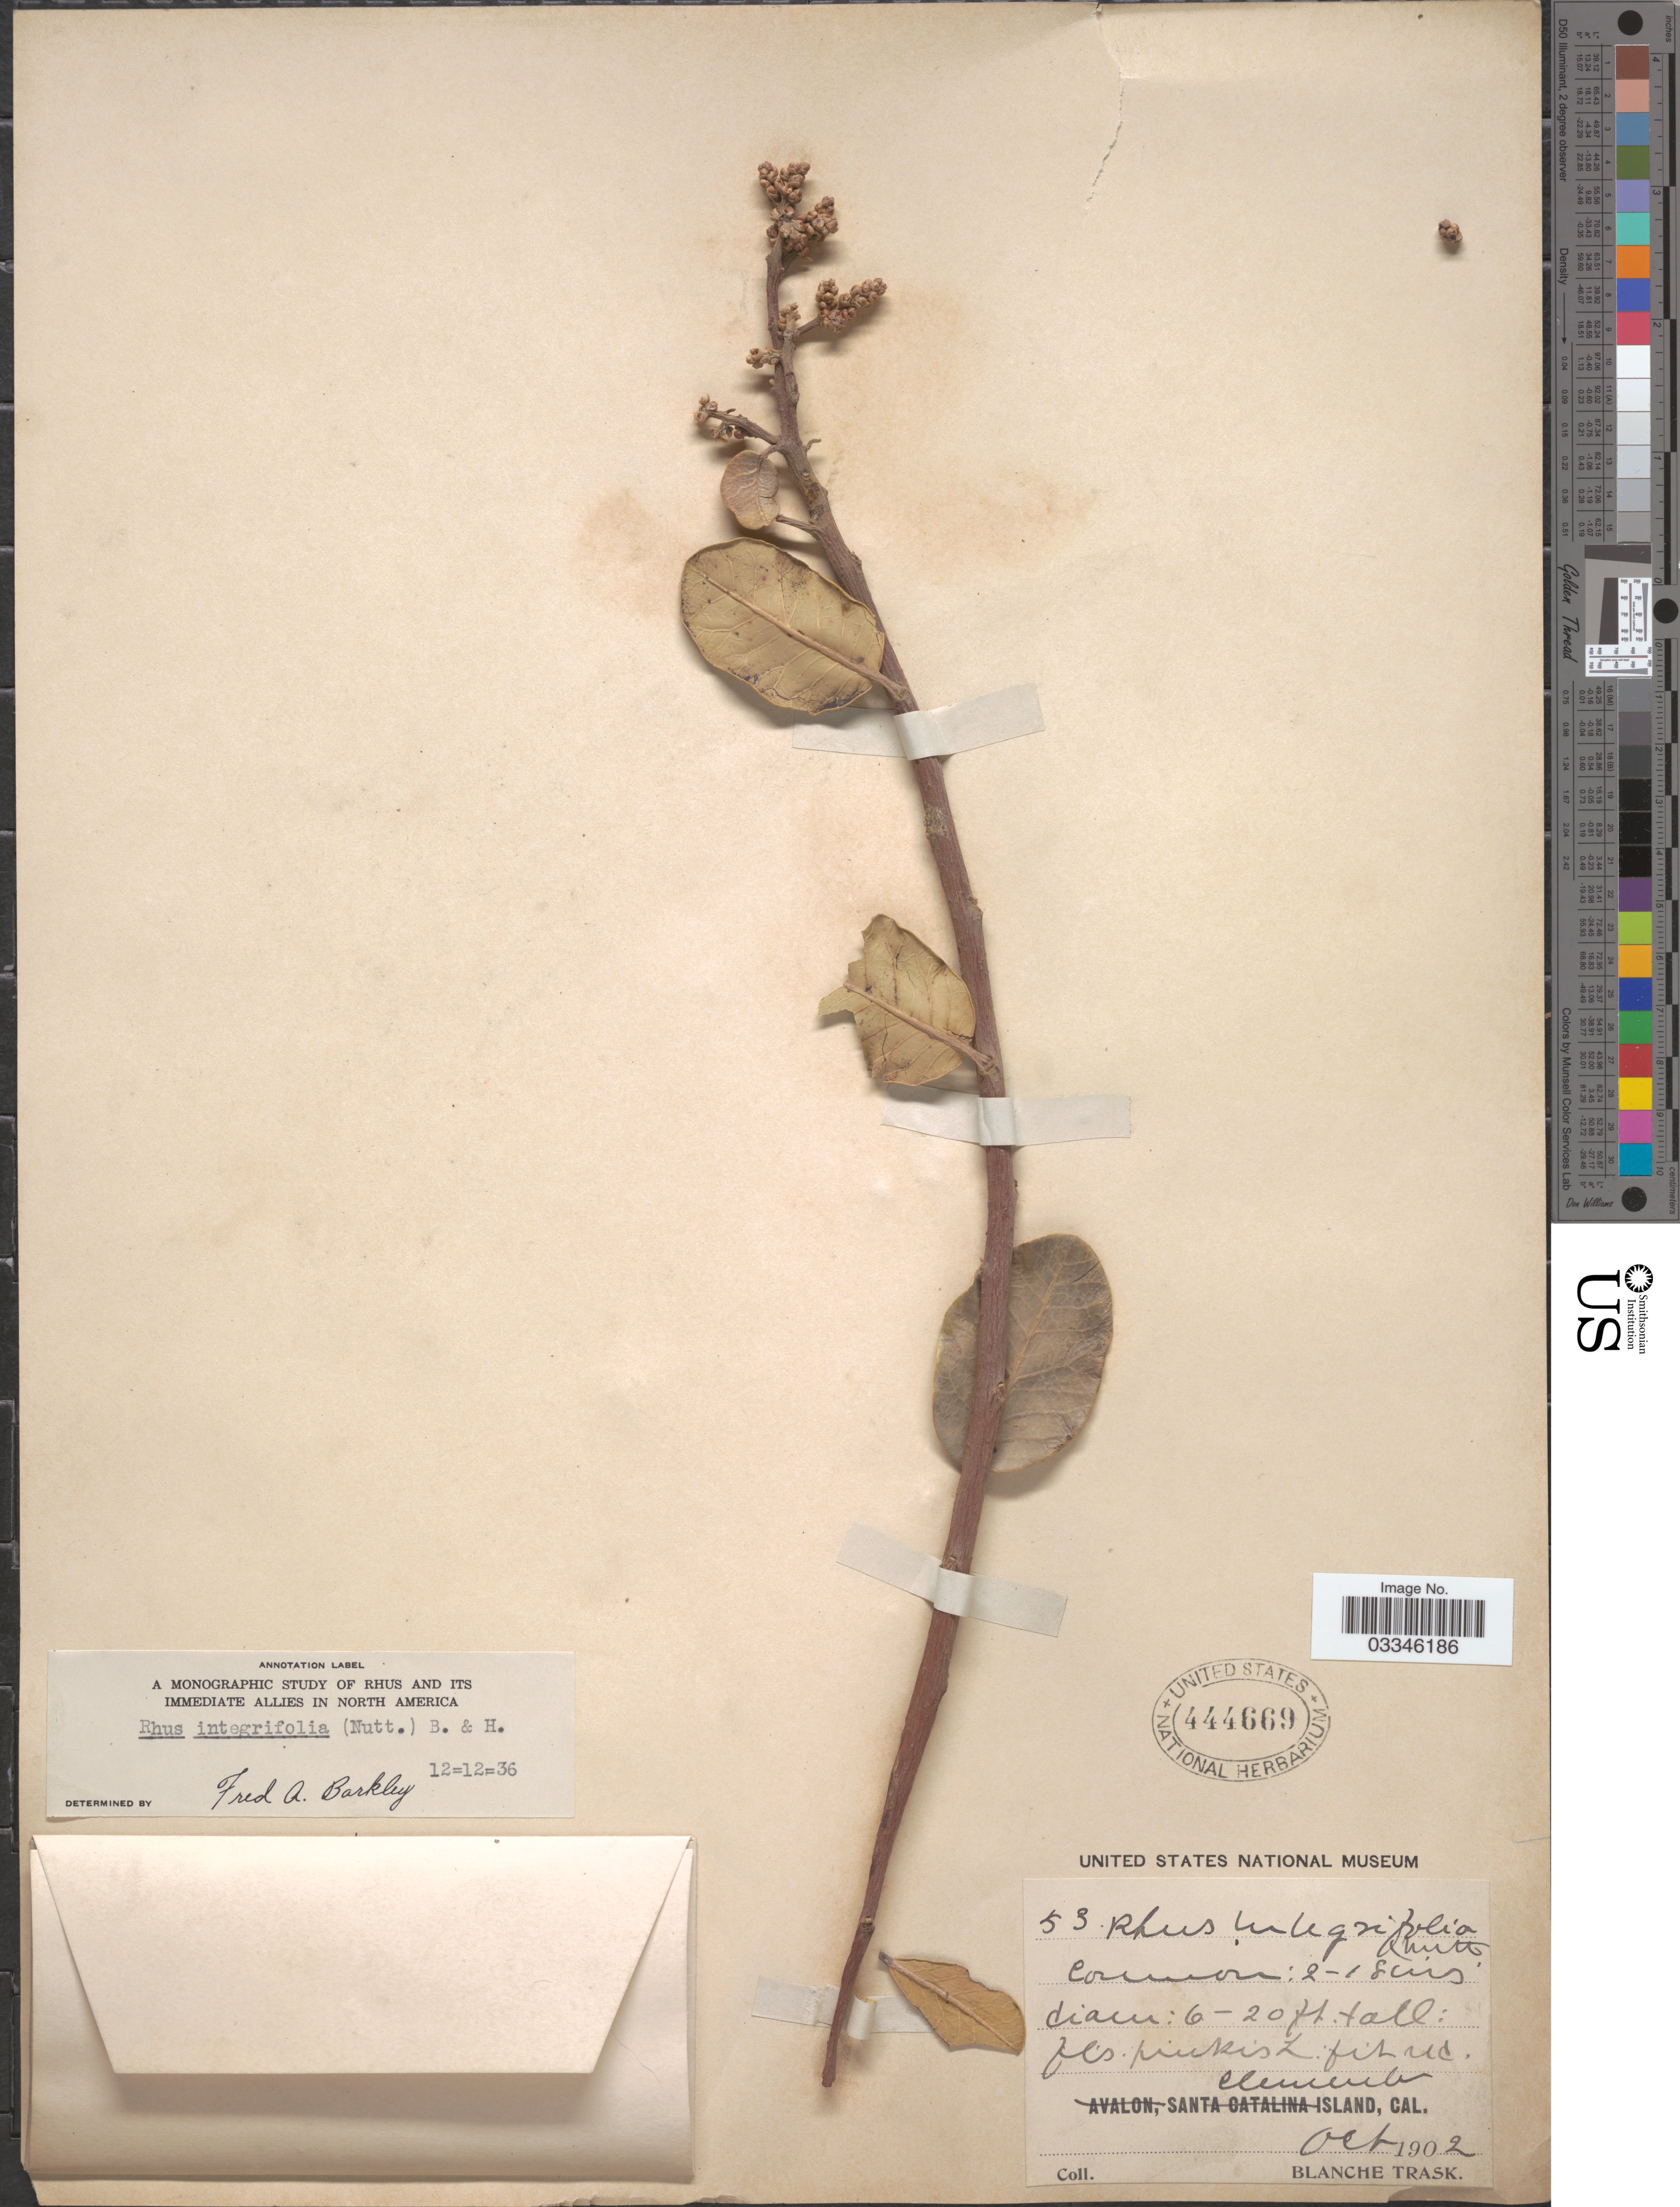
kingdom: Plantae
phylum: Tracheophyta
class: Magnoliopsida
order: Sapindales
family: Anacardiaceae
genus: Rhus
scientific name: Rhus integrifolia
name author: (Nutt.) Benth. & Hook. f. ex W.H. Brewer & S. Watson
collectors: B. Trask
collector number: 53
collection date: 1902-10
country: United States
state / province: California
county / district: Los Angeles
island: San Clemente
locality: San Clemente Island.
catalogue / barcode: US 444669